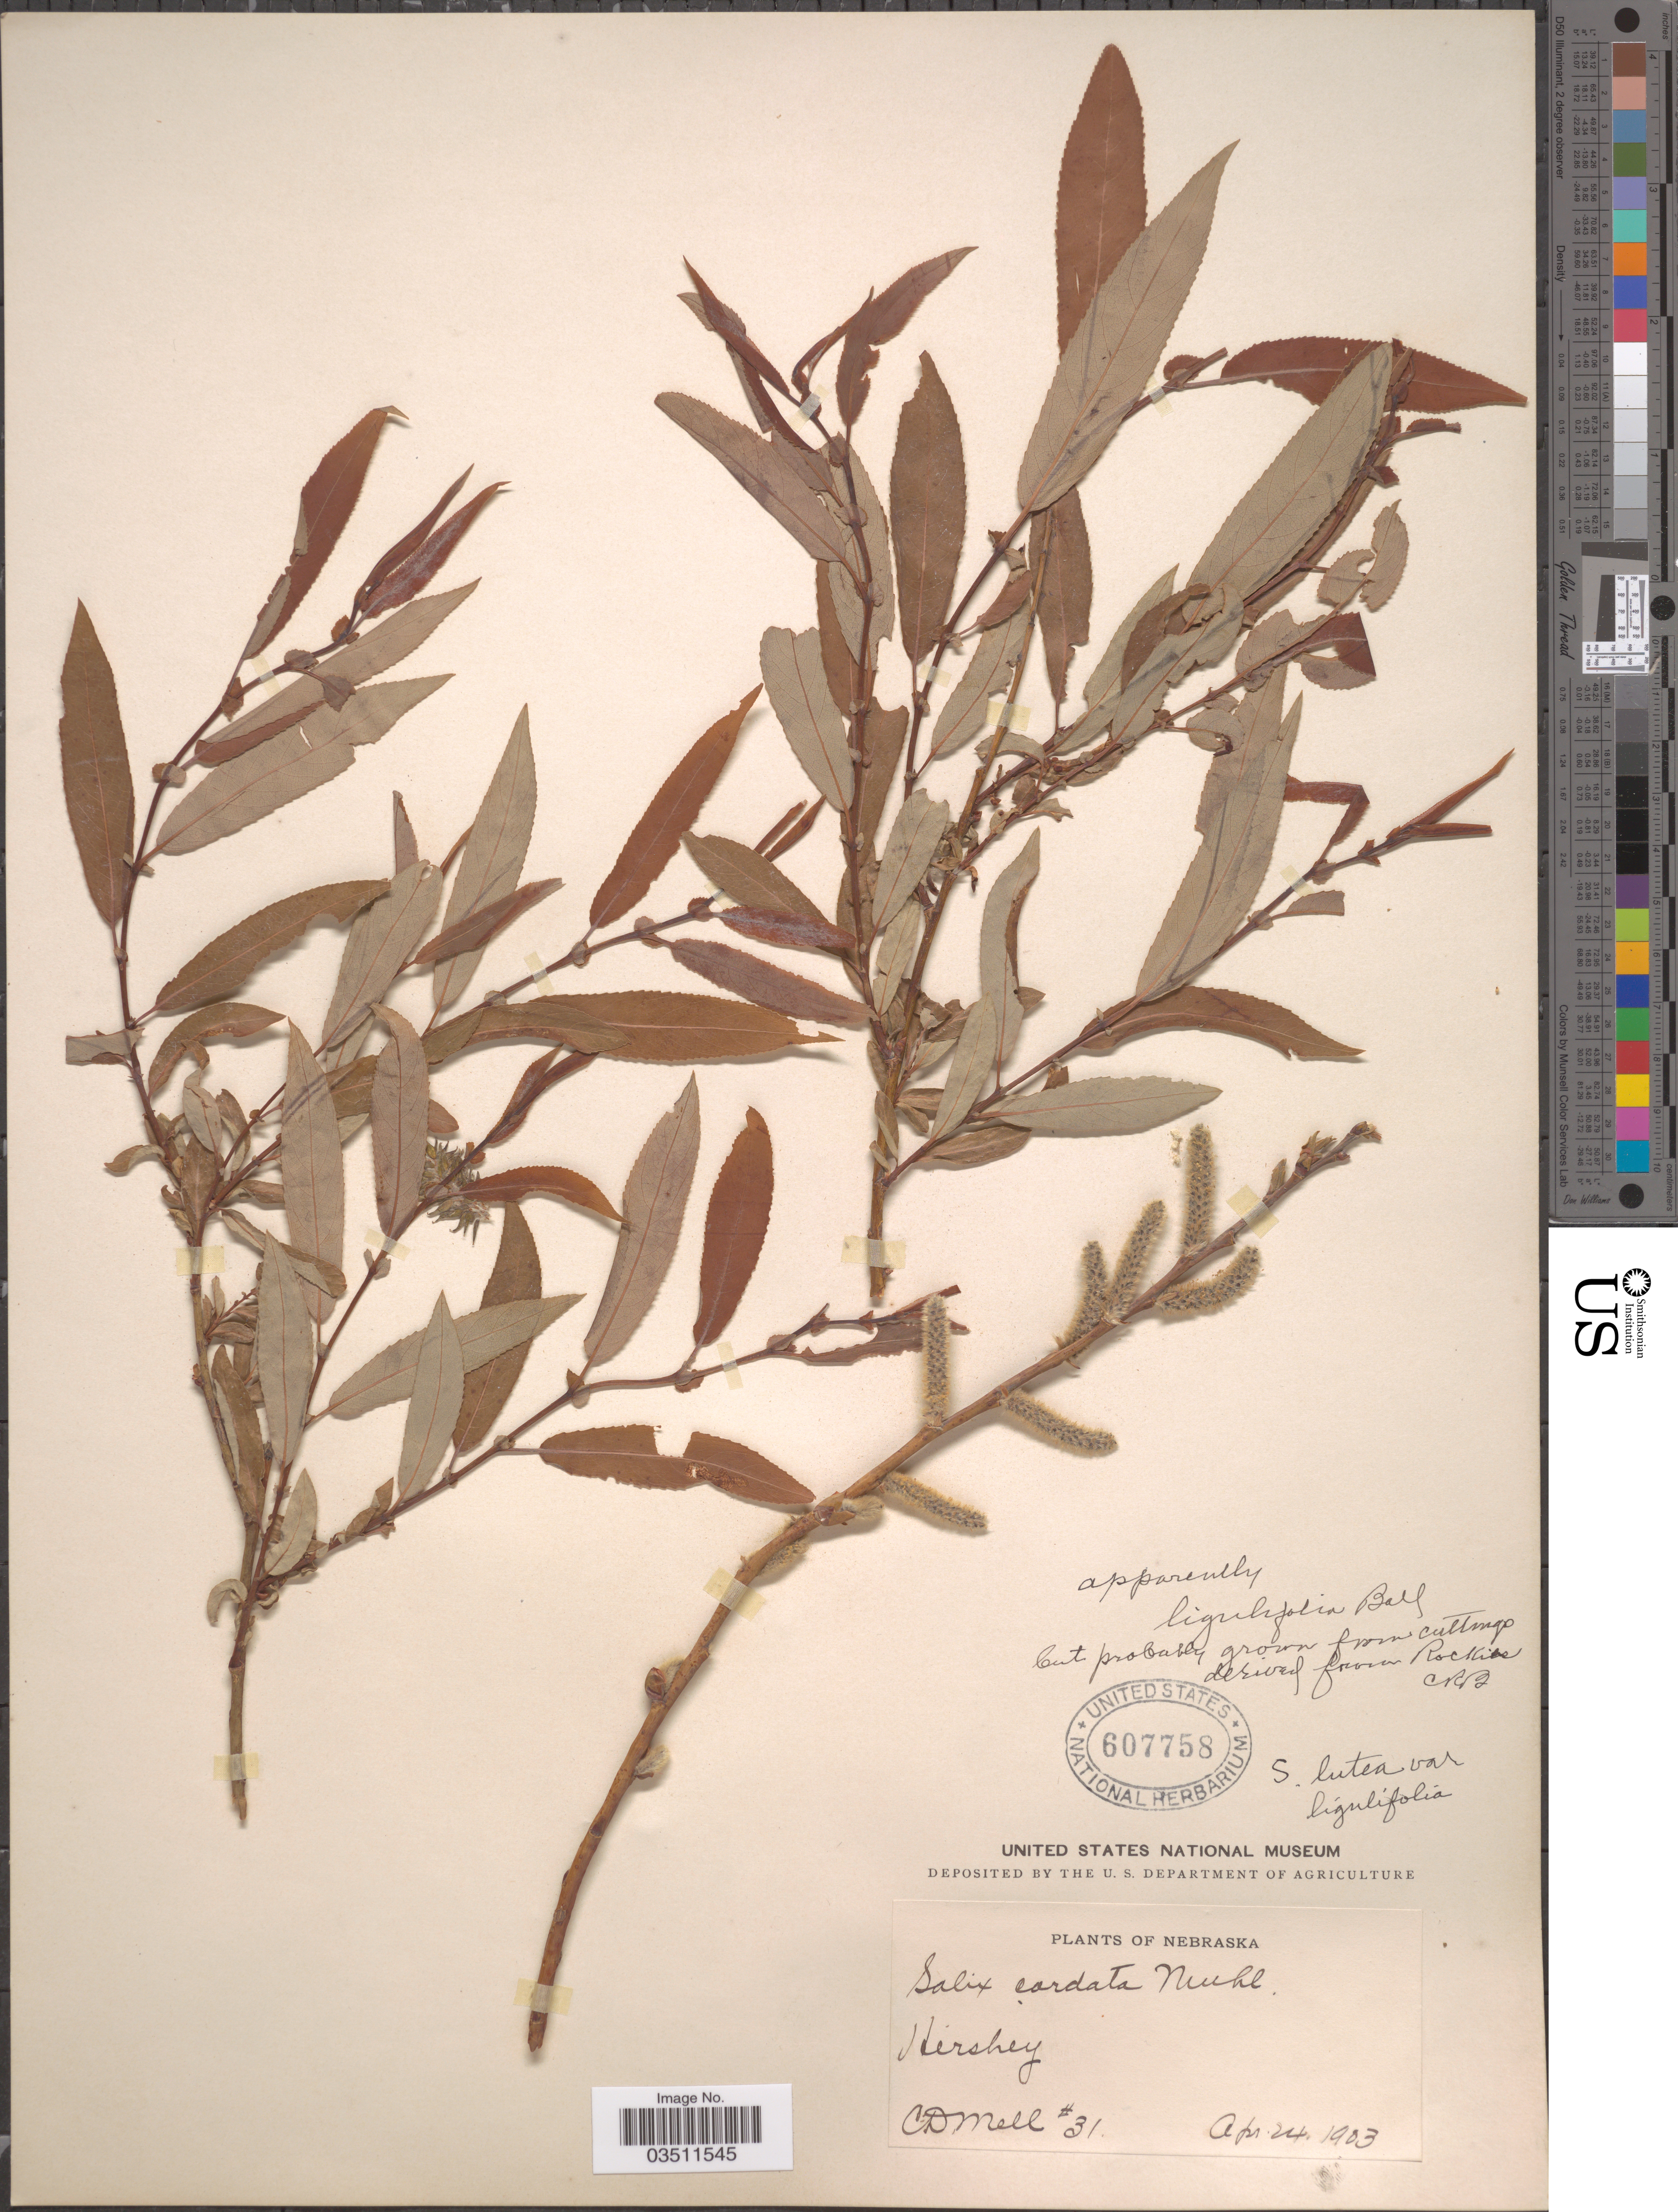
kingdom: Plantae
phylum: Tracheophyta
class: Magnoliopsida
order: Malpighiales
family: Salicaceae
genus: Salix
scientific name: Salix ligulifolia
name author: (C.R. Ball) C.R. Ball ex C.K. Schneid.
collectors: C. D. Mell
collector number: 31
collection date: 1903-04-24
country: United States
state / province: Nebraska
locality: Hirshey.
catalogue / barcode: US 607758